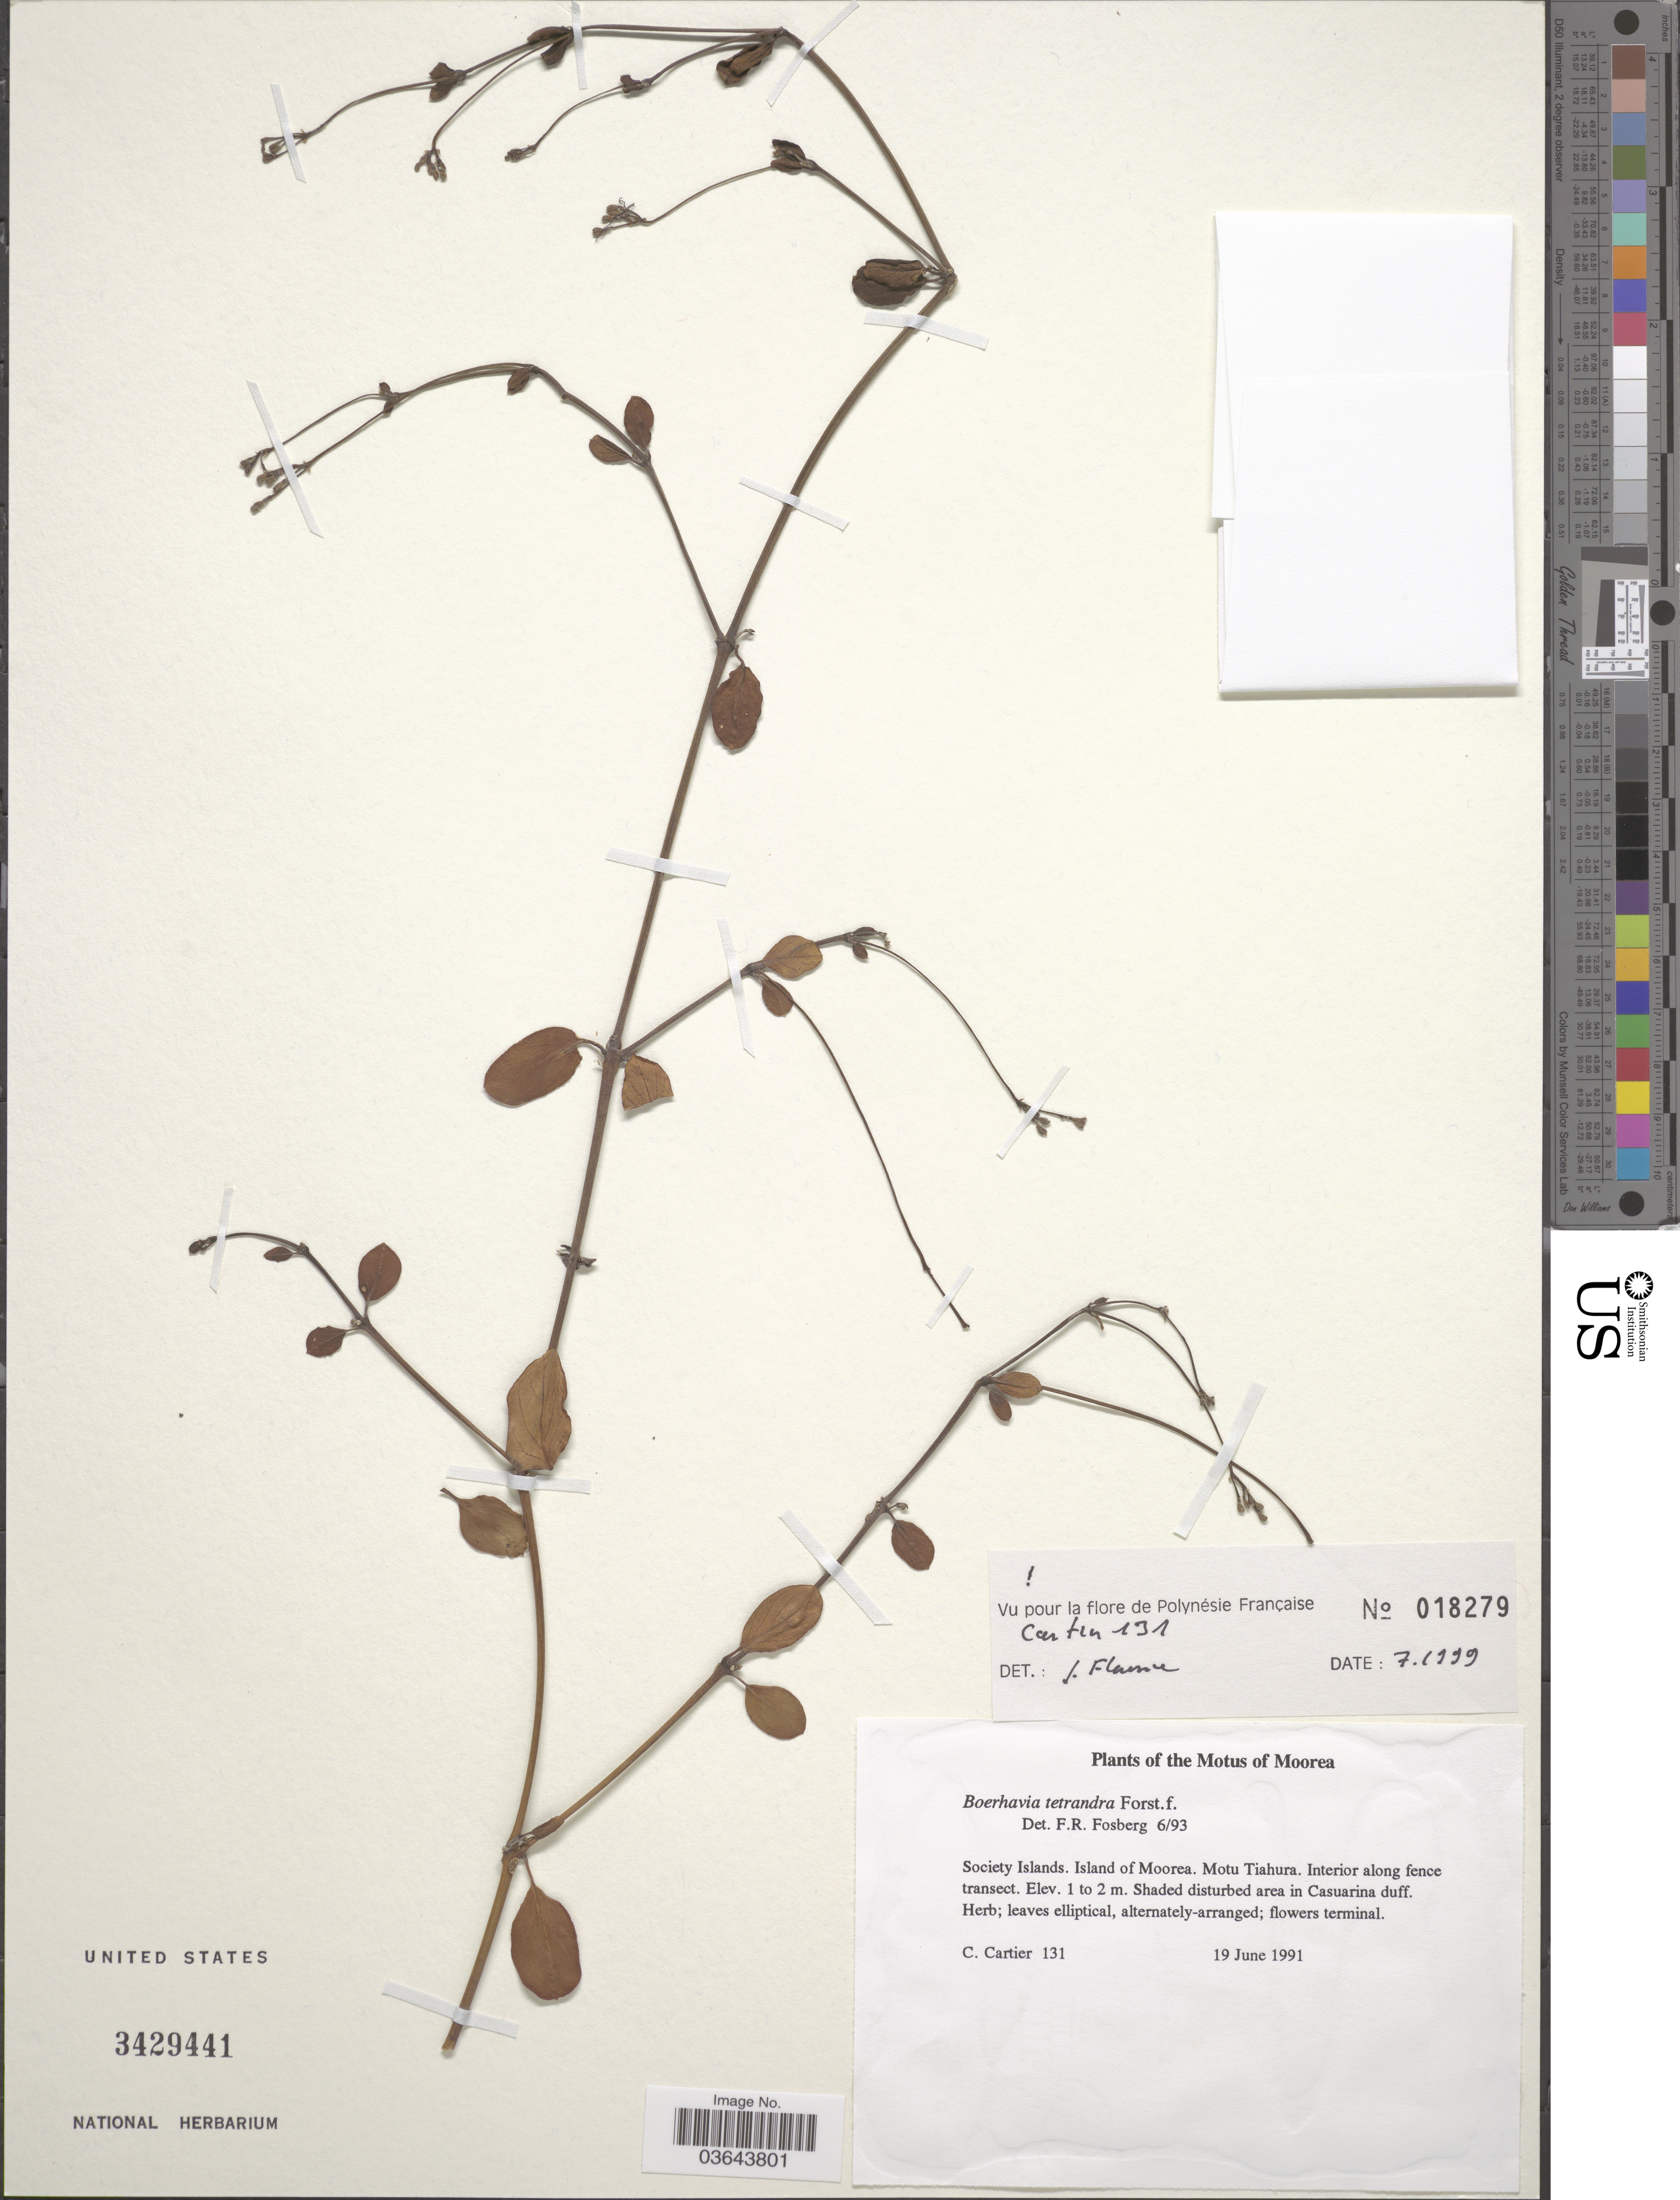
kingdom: Plantae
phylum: Tracheophyta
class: Magnoliopsida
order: Caryophyllales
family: Nyctaginaceae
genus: Boerhavia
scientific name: Boerhavia tetrandra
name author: G. Forst.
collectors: C. Cartier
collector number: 131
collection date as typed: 19 Jun 1991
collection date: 1991-06-19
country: French Polynesia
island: Moorea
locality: Interior along fence transect, Tiahura [Society Is.]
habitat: Shaded disturbed area in Casuarina duff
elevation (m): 1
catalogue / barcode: US 3429441